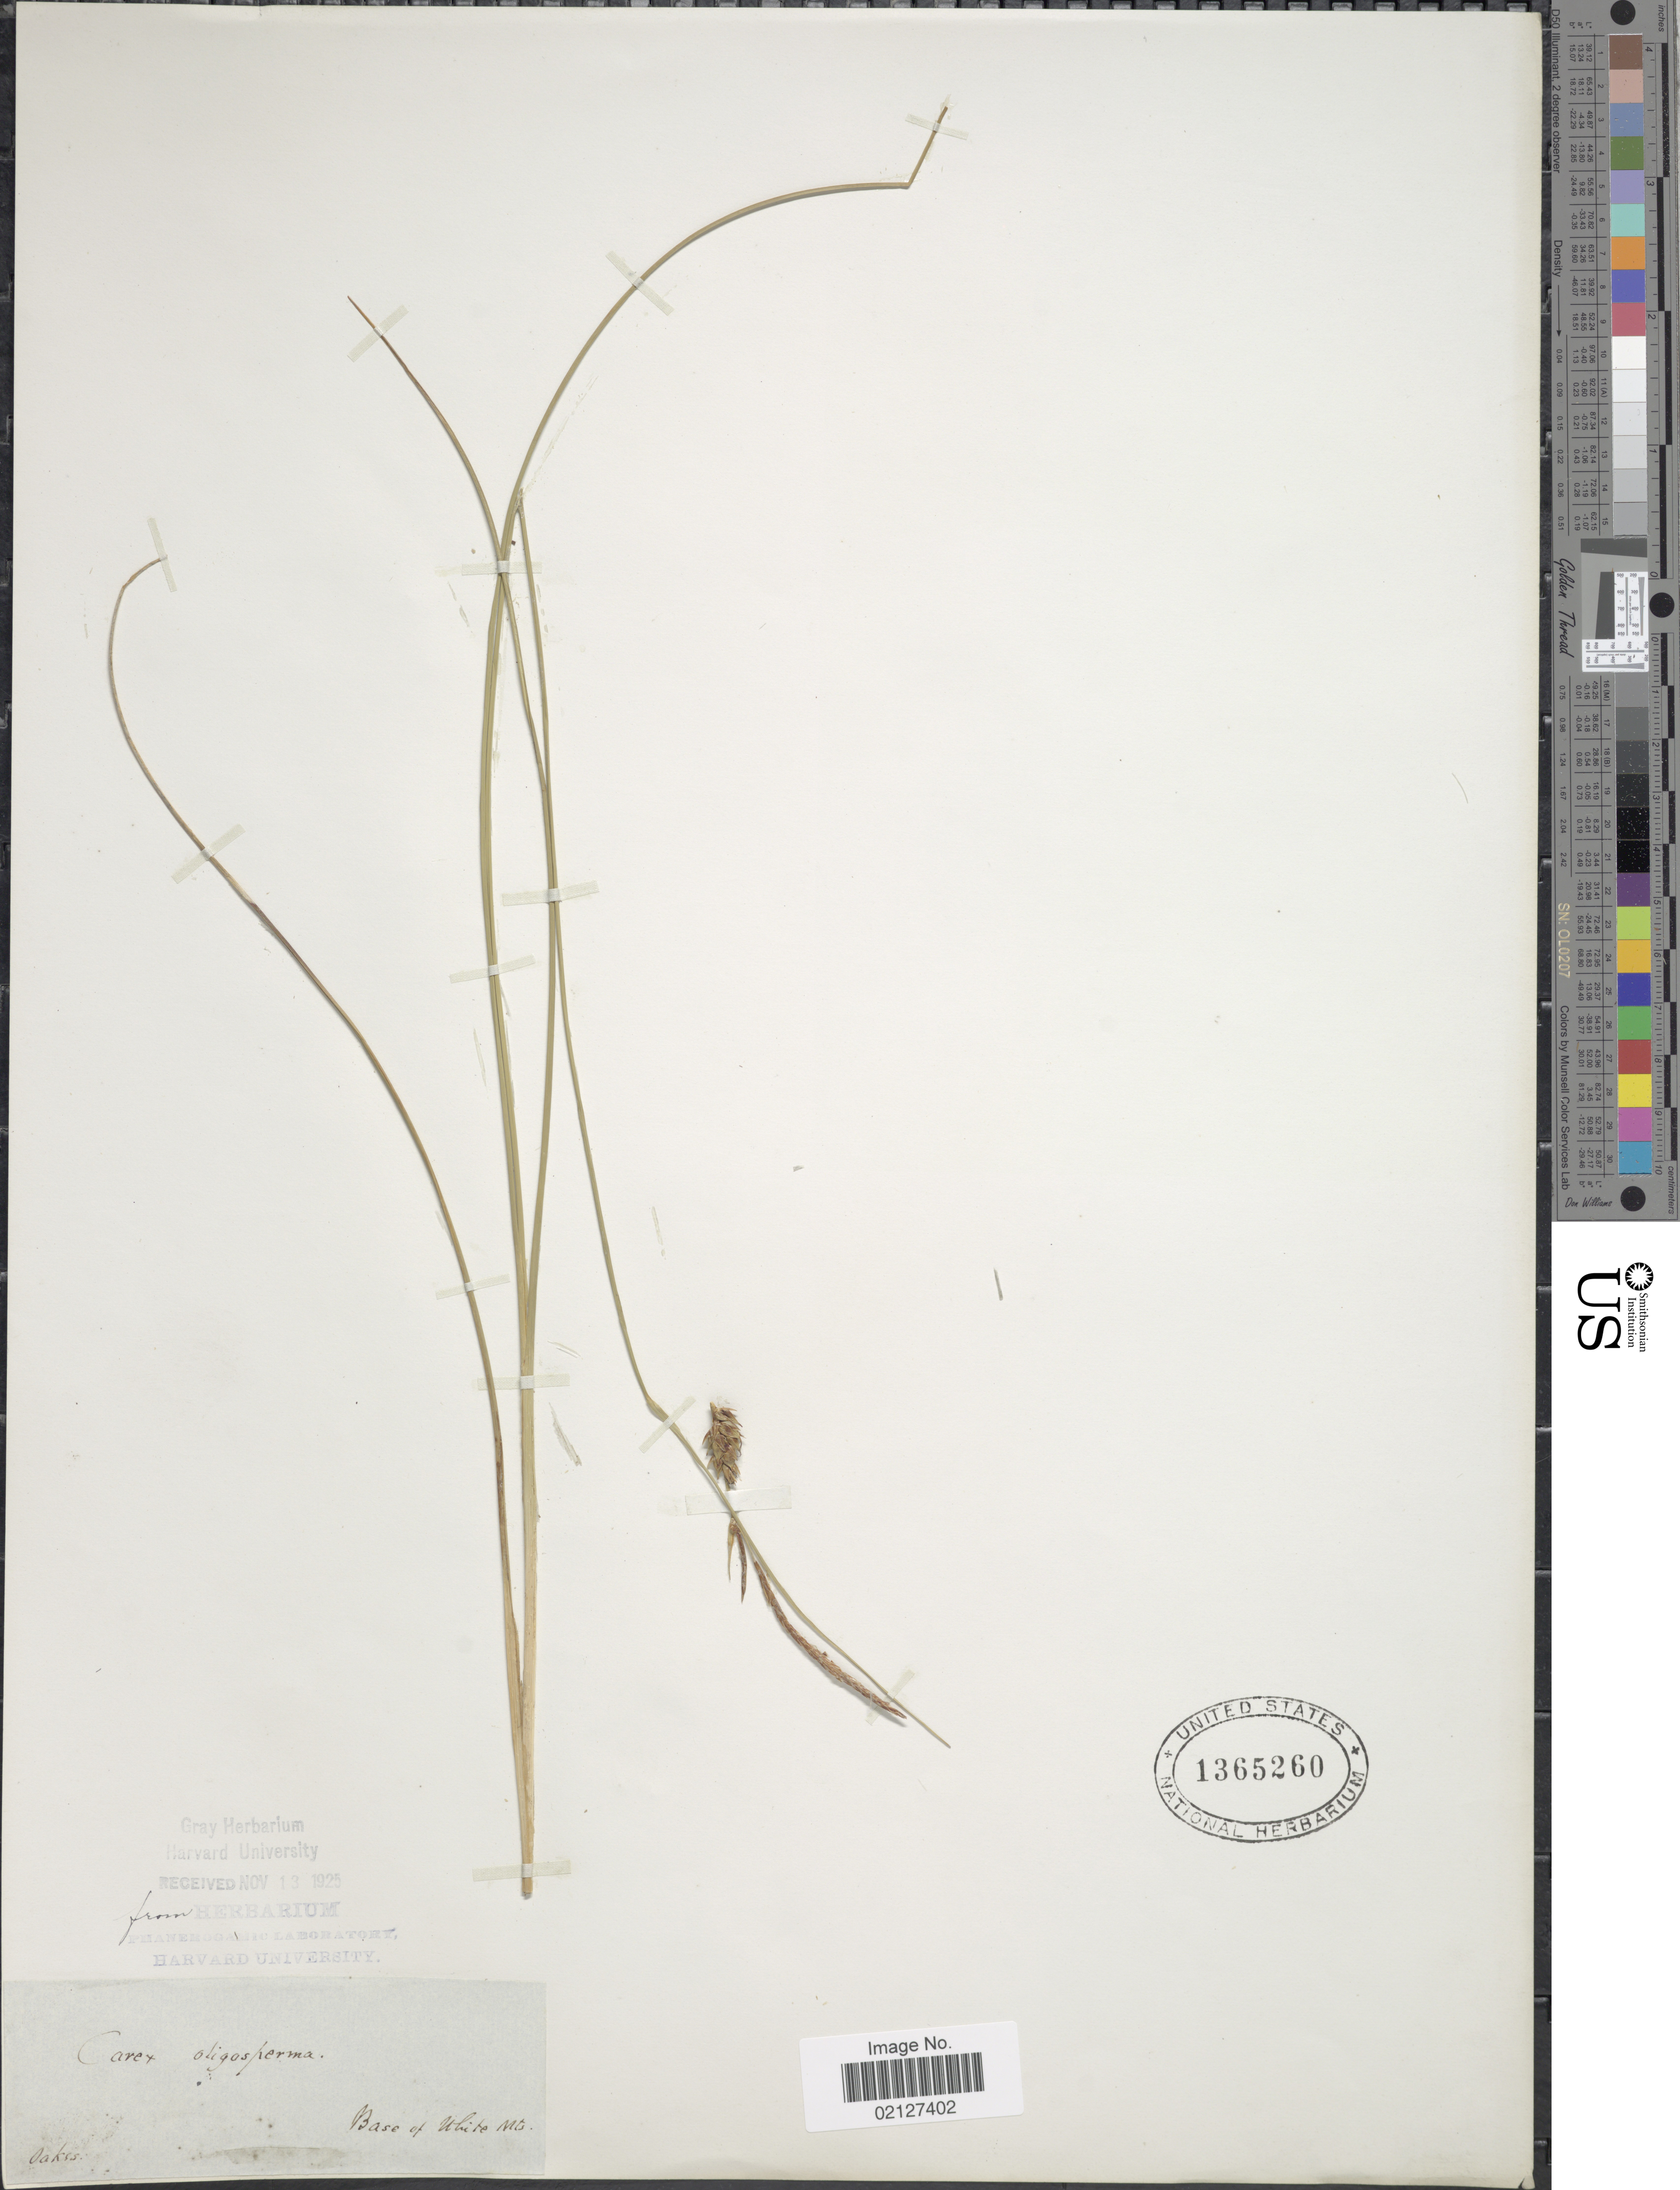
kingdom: Plantae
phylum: Tracheophyta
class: Liliopsida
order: Poales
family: Cyperaceae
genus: Carex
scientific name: Carex oligosperma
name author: Michx.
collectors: -. Oakes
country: United States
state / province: New Hampshire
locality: Base of White Mts.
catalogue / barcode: US 1365260